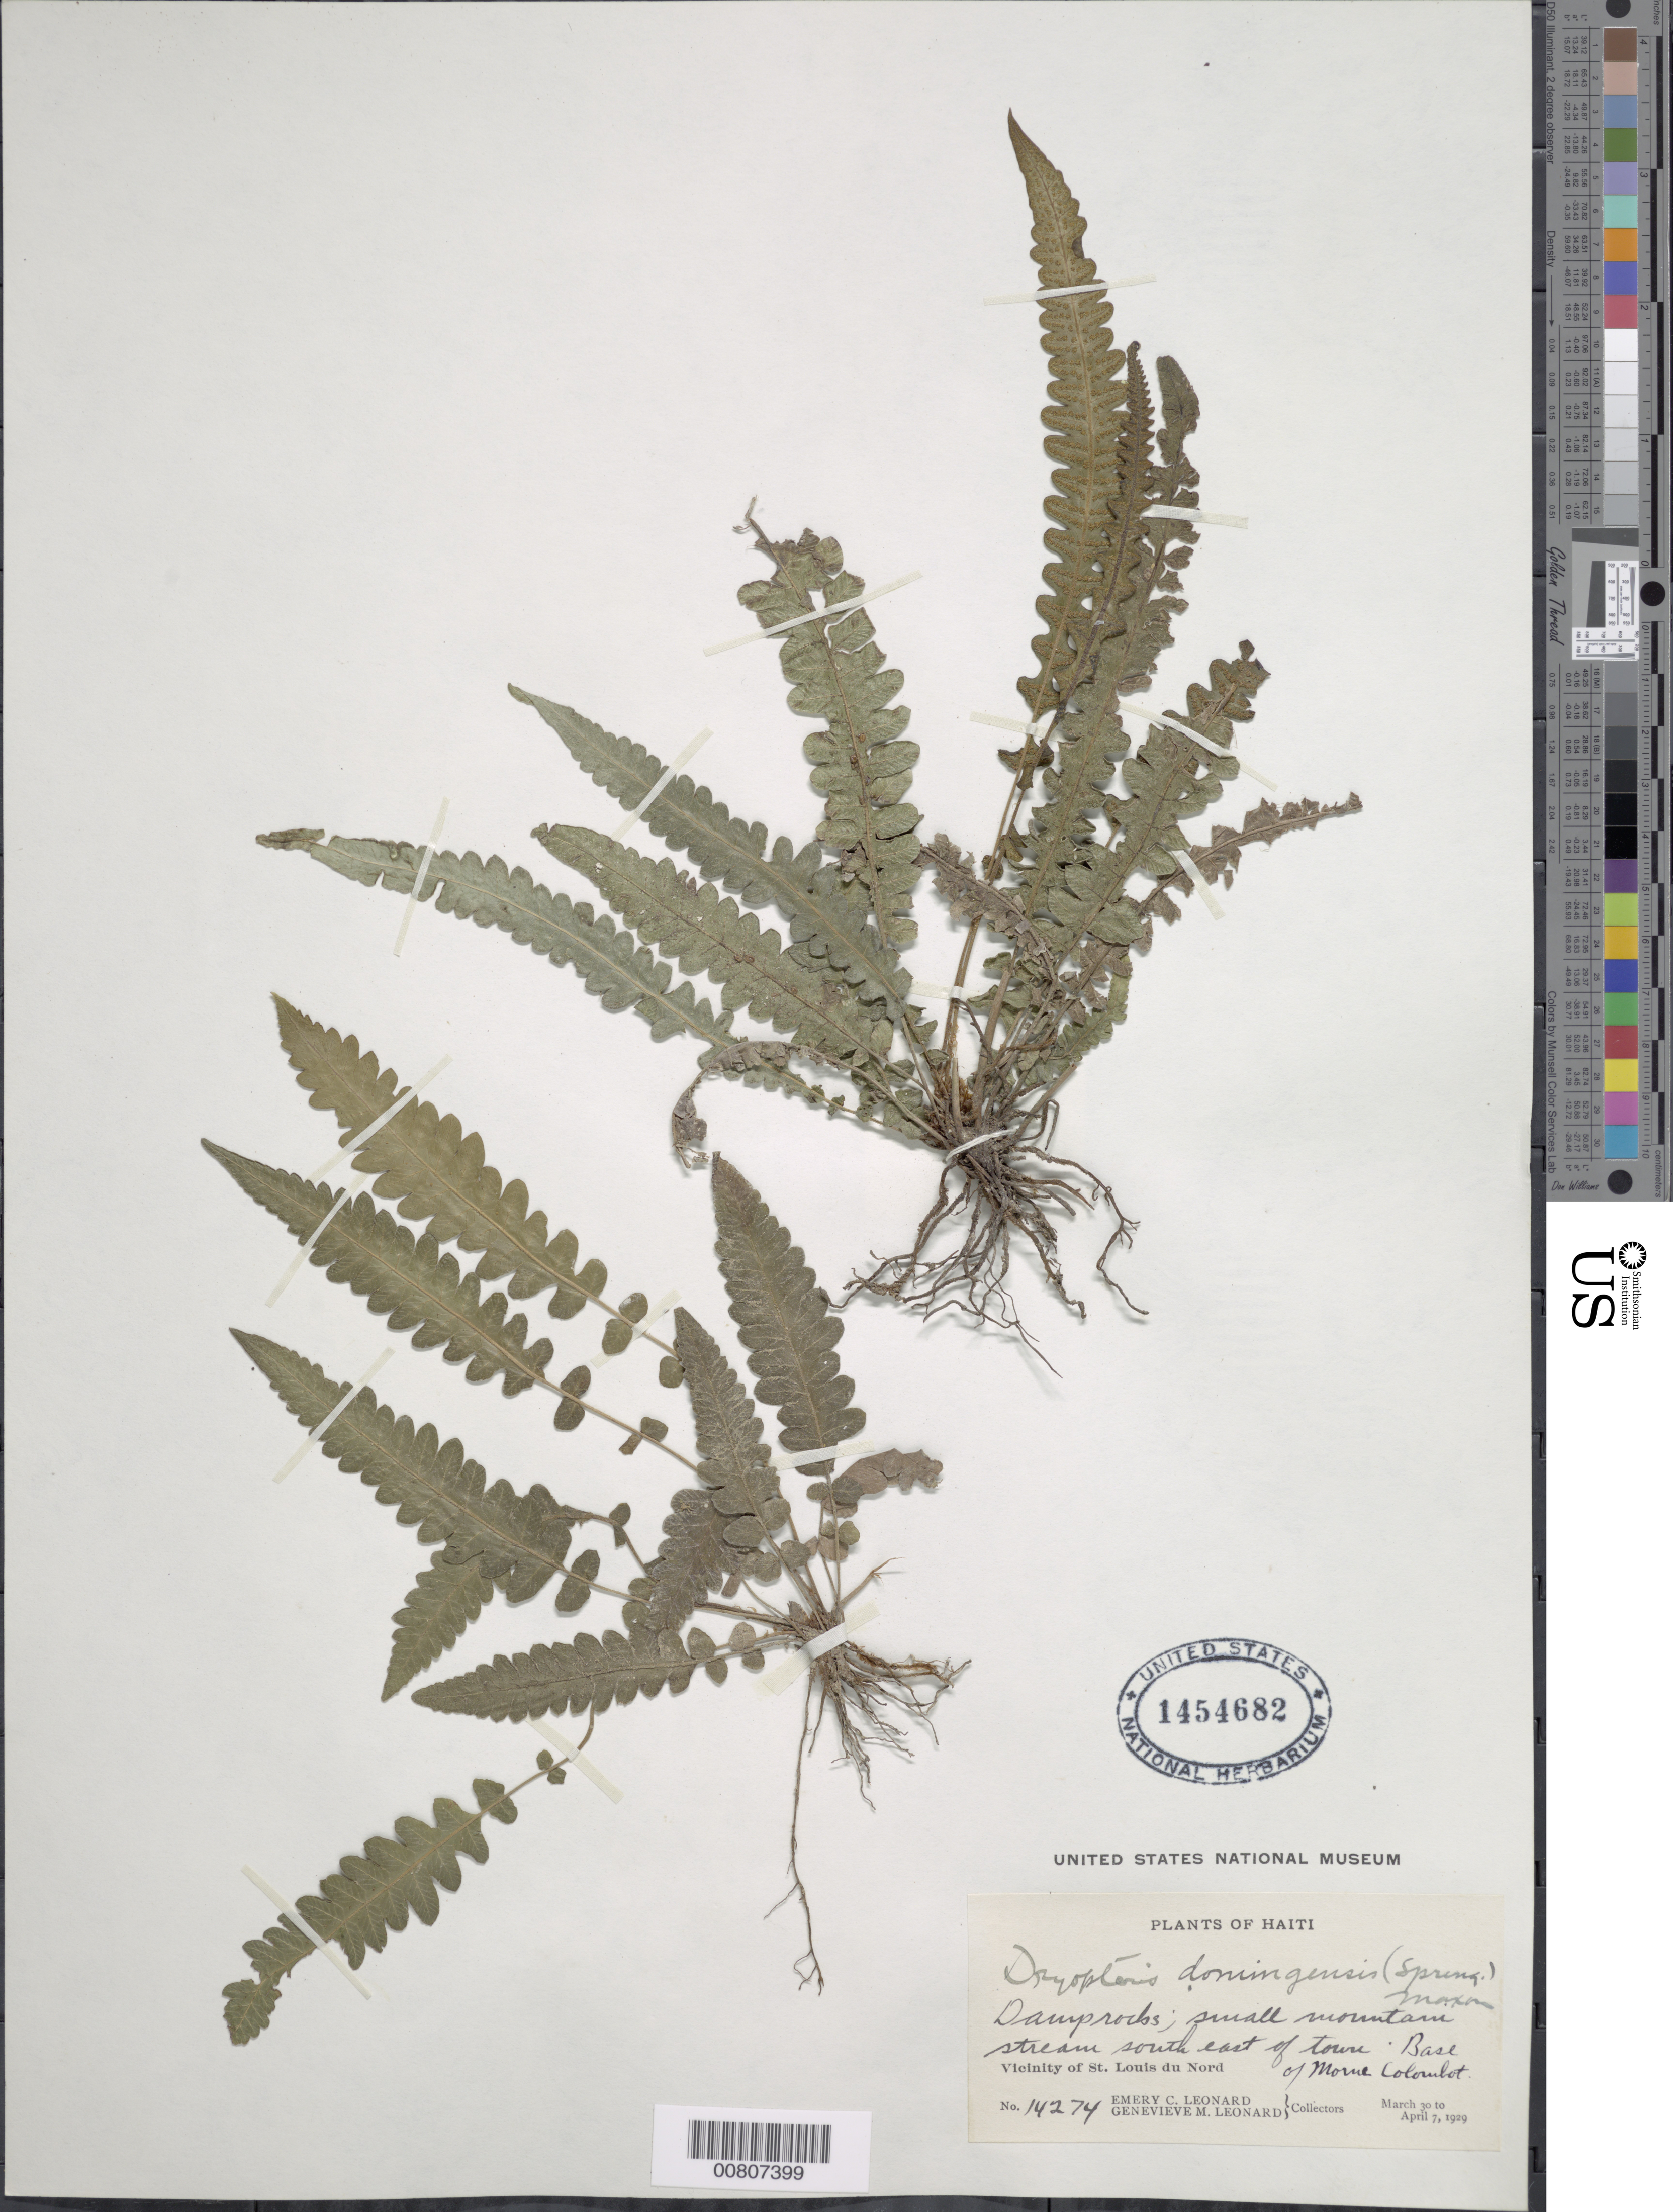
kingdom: Plantae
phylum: Tracheophyta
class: Polypodiopsida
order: Polypodiales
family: Thelypteridaceae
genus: Goniopteris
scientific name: Goniopteris guadelupensis (Wikstr.) comb. nov., ined 2015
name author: (Wikstr.)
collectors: E. C. Leonard & G. M. Leonard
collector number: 14274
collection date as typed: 30 Mar 1929 to 07 Apr 1929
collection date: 1929-03-30/1929-04-07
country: Haiti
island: Hispaniola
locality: St. Louis du Nord vicinity, SE of town, base of Morne Colombot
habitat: Damp bank of small mountain stream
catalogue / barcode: US 1454682